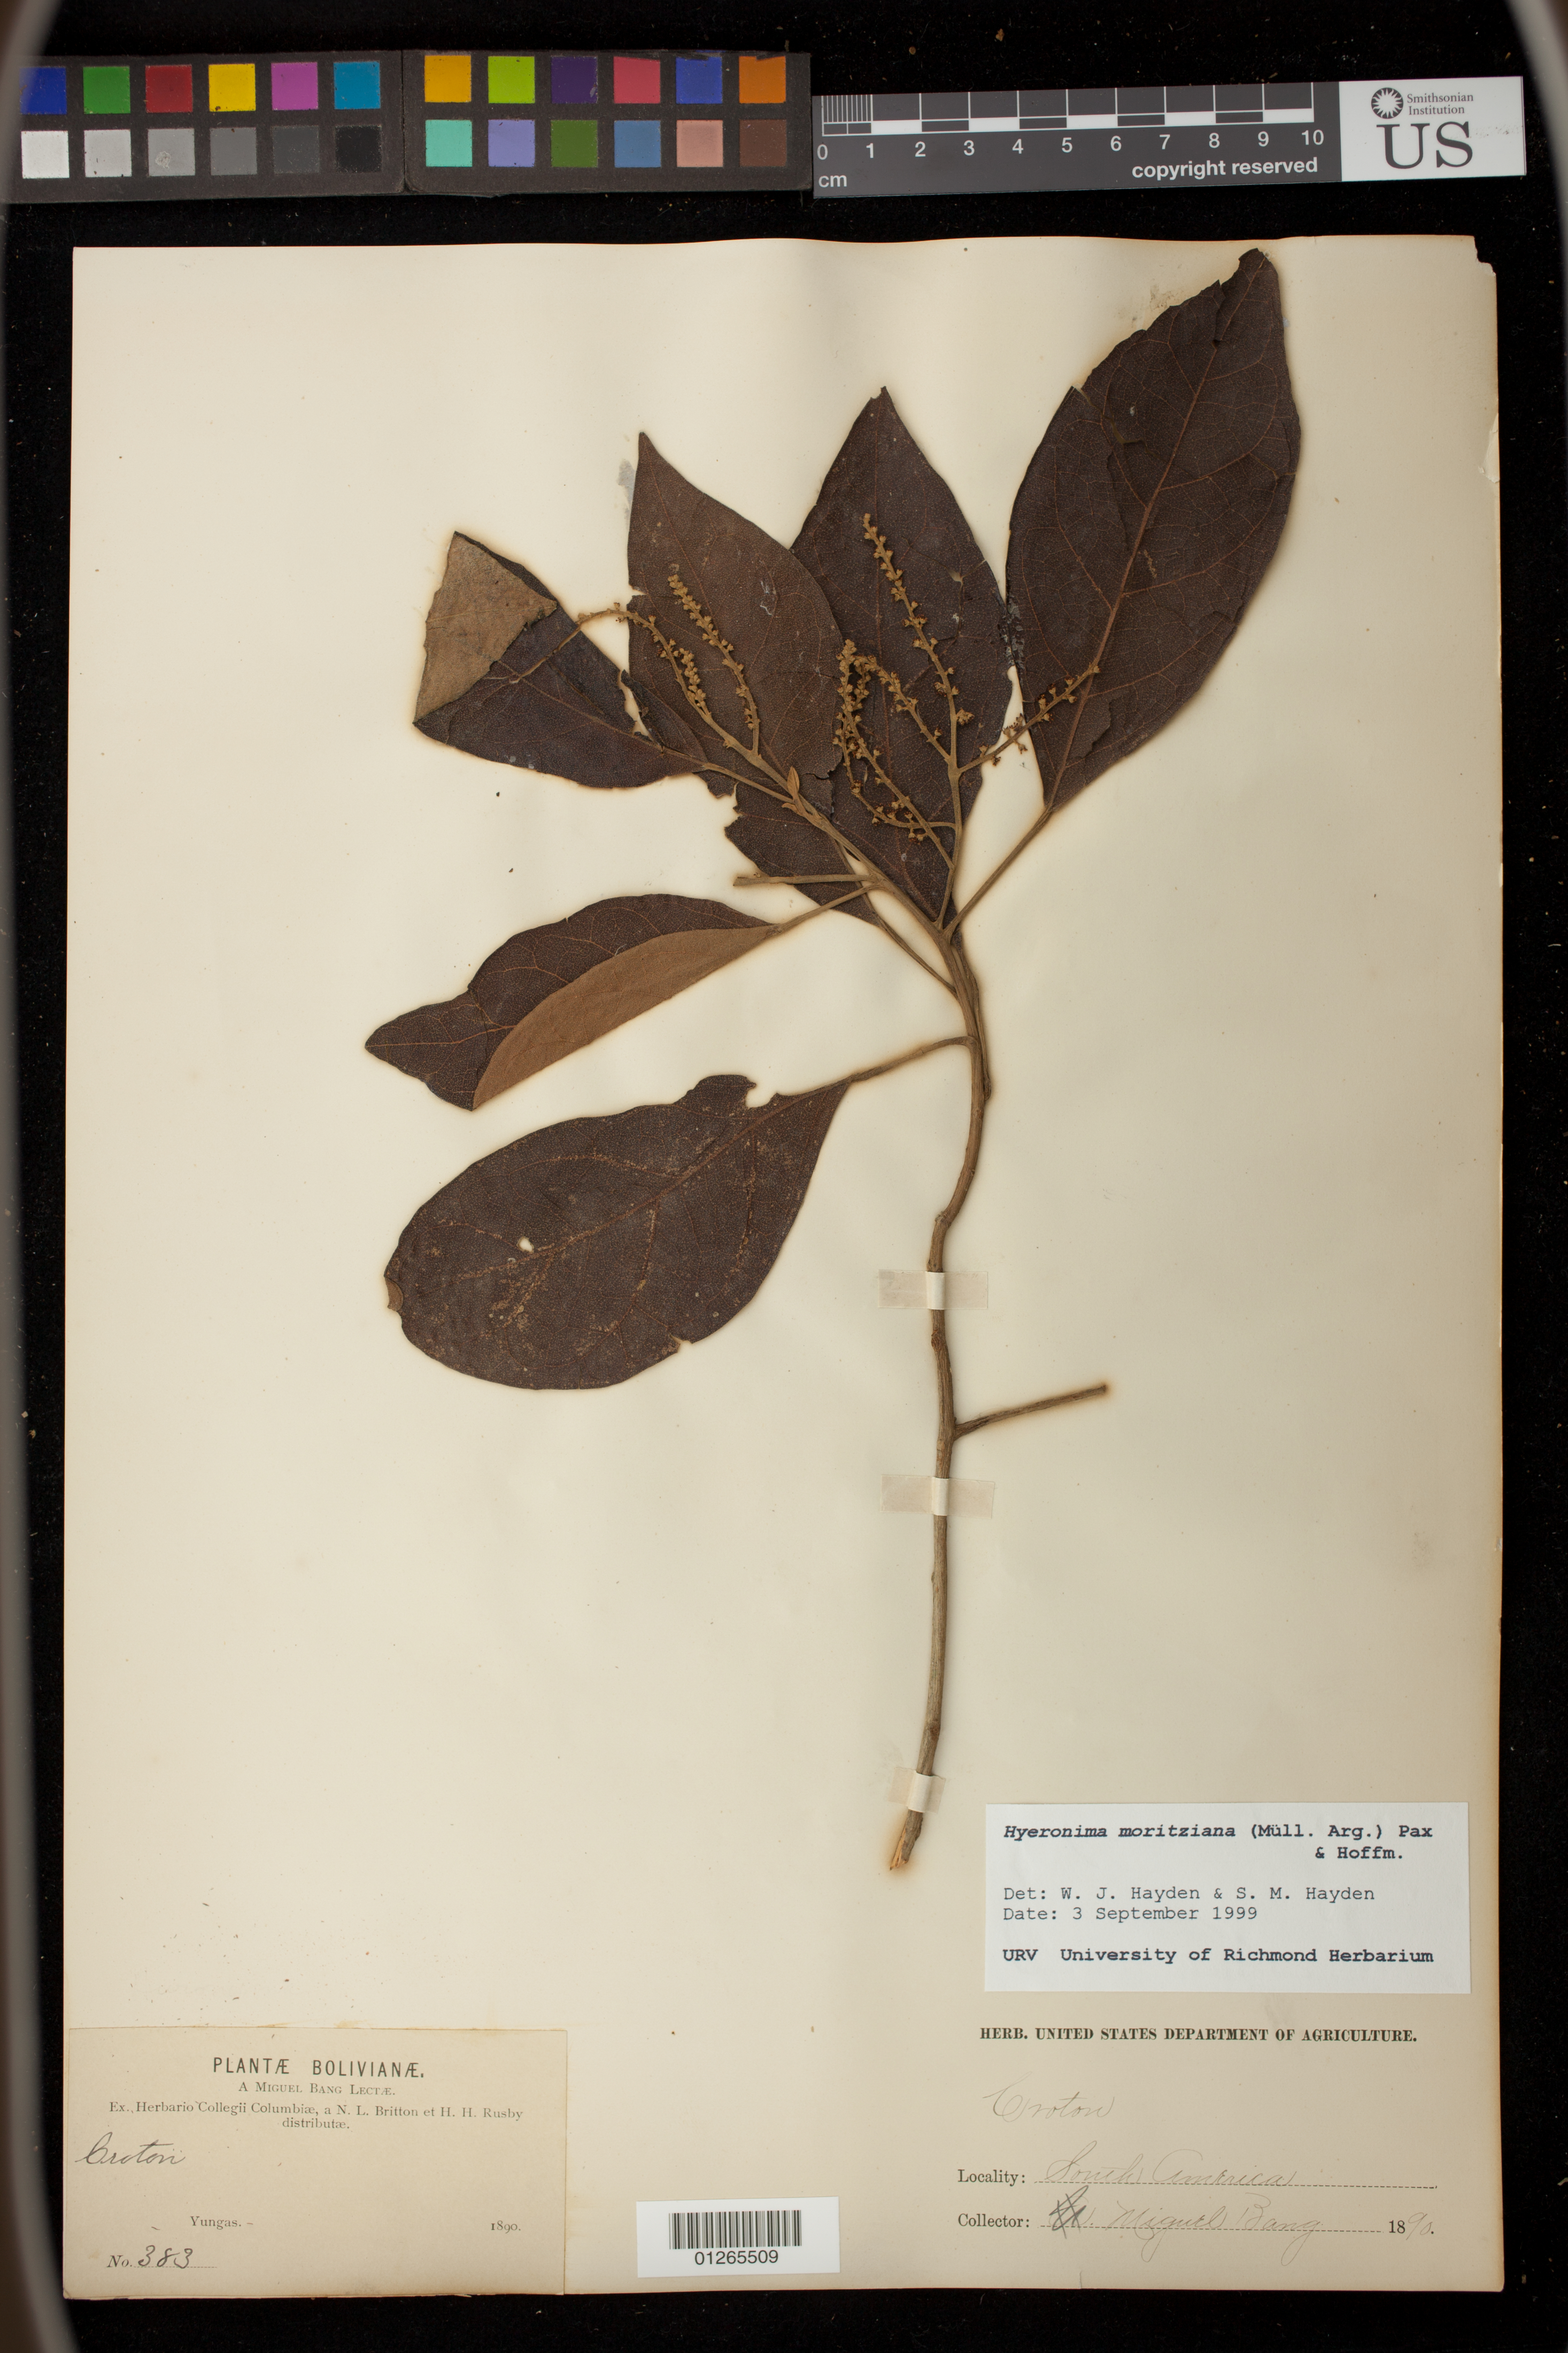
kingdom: Plantae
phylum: Tracheophyta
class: Magnoliopsida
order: Malpighiales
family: Phyllanthaceae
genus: Hieronyma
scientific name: Hieronyma moritziana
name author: (Müll. Arg.) Pax ex K. Hoffm.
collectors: M. Bang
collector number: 383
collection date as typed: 1890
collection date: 1890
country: Bolivia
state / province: La Paz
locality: Yungas